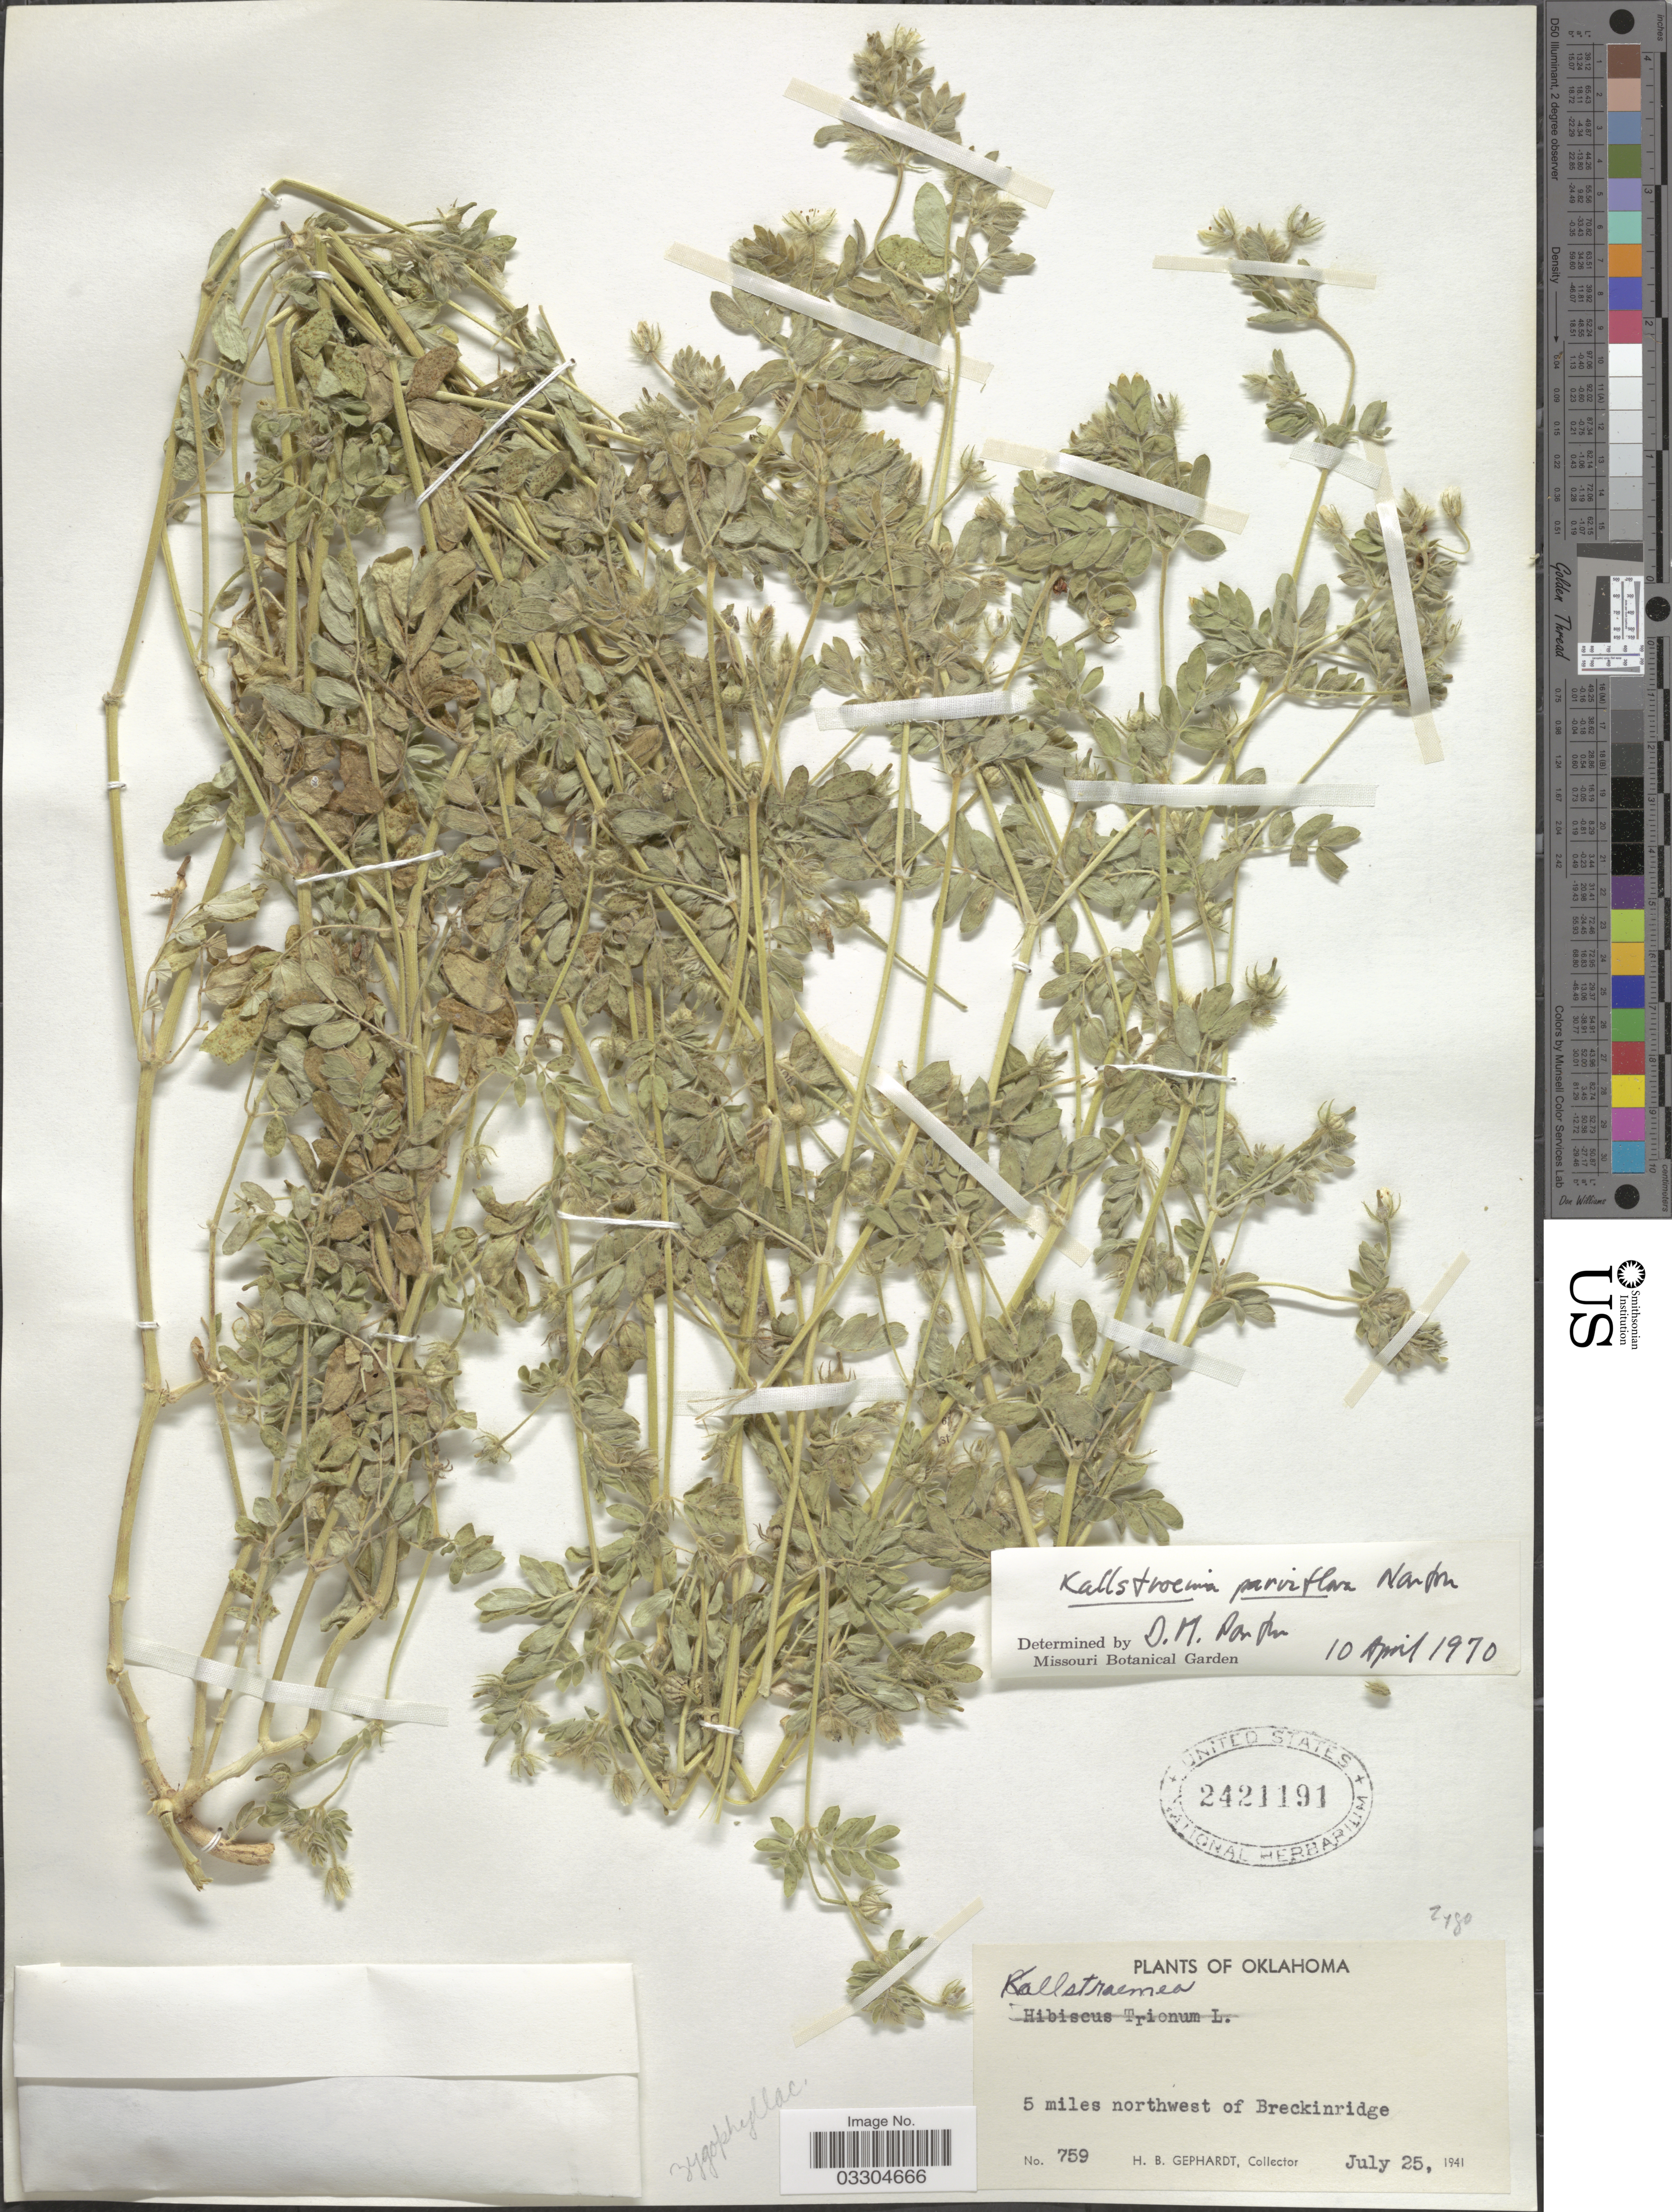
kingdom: Plantae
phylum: Tracheophyta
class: Magnoliopsida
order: Zygophyllales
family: Zygophyllaceae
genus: Kallstroemia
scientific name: Kallstroemia parviflora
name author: Norton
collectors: H. Gephardt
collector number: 759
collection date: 1941-07-25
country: United States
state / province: Oklahoma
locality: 5 miles northwest of Breckinridge.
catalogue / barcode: US 2421191